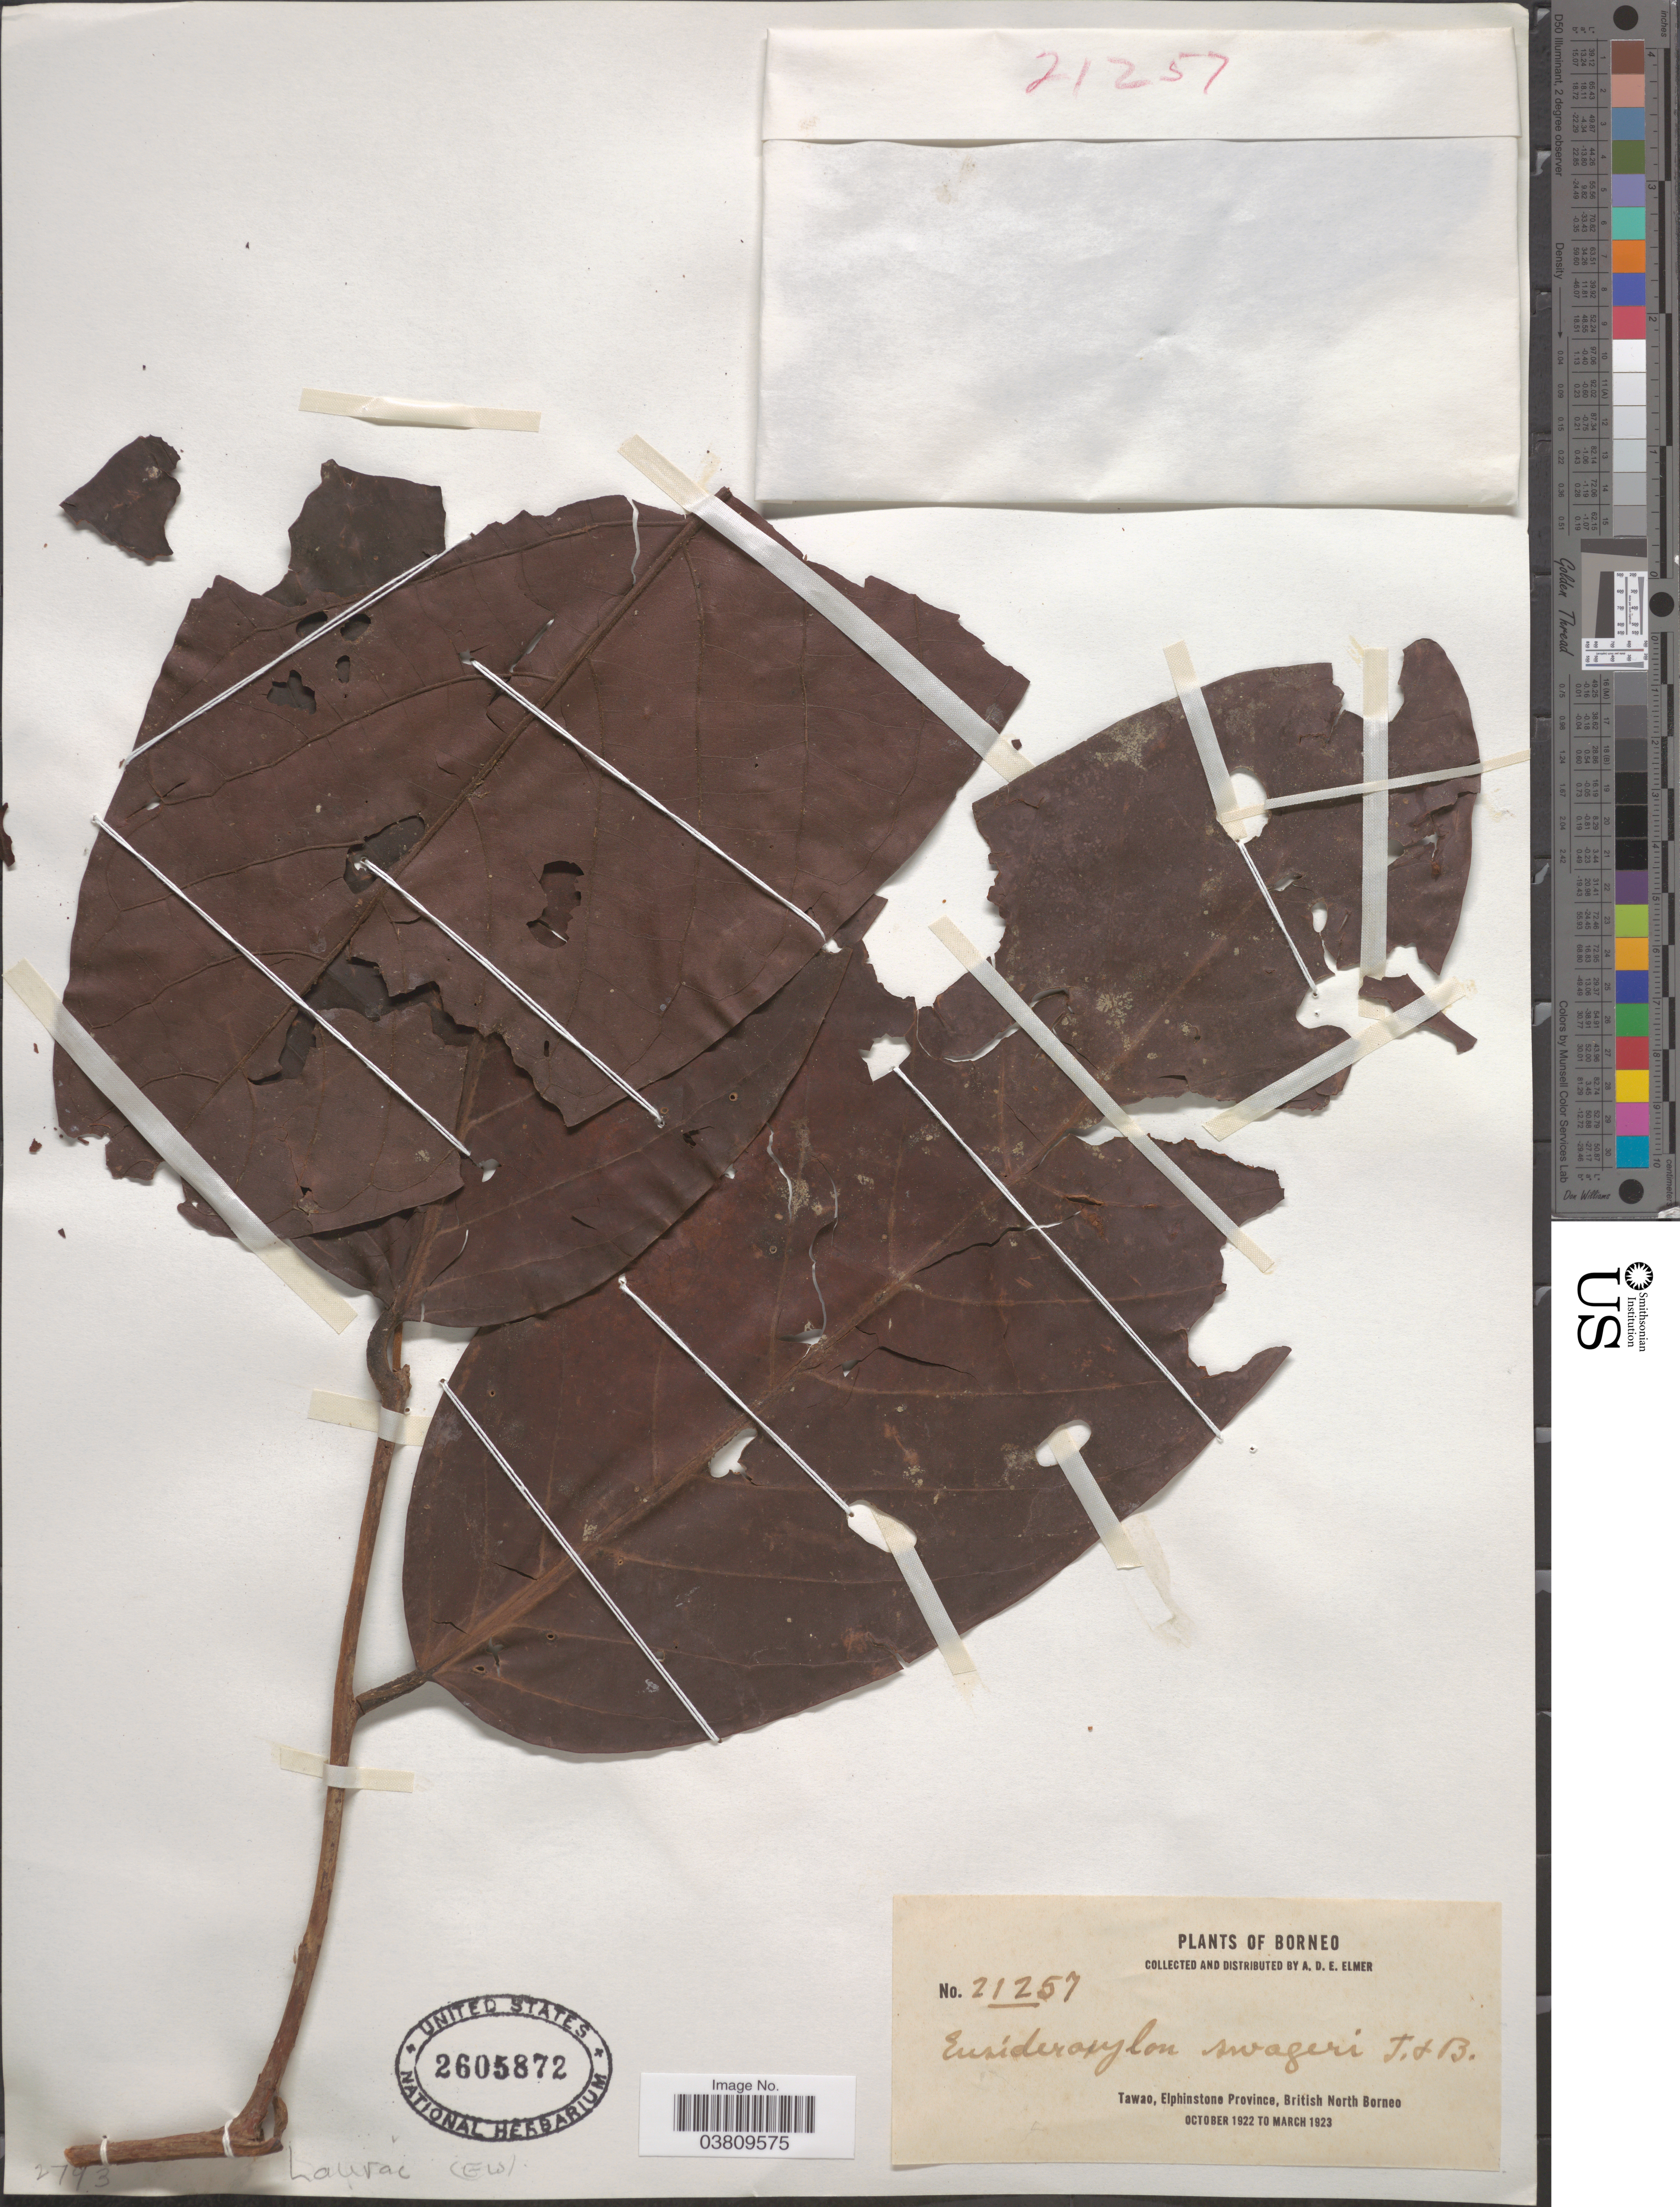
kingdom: Plantae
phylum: Tracheophyta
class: Magnoliopsida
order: Laurales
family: Lauraceae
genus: Eusideroxylon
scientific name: Eusideroxylon zwageri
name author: Teysm. & Binn.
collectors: A. D. E. Elmer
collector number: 21257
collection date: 1922-10/1923-03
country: Malaysia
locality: Borneo. Tawao, Elphinstone Province, British North Borneo.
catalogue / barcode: US 2605872